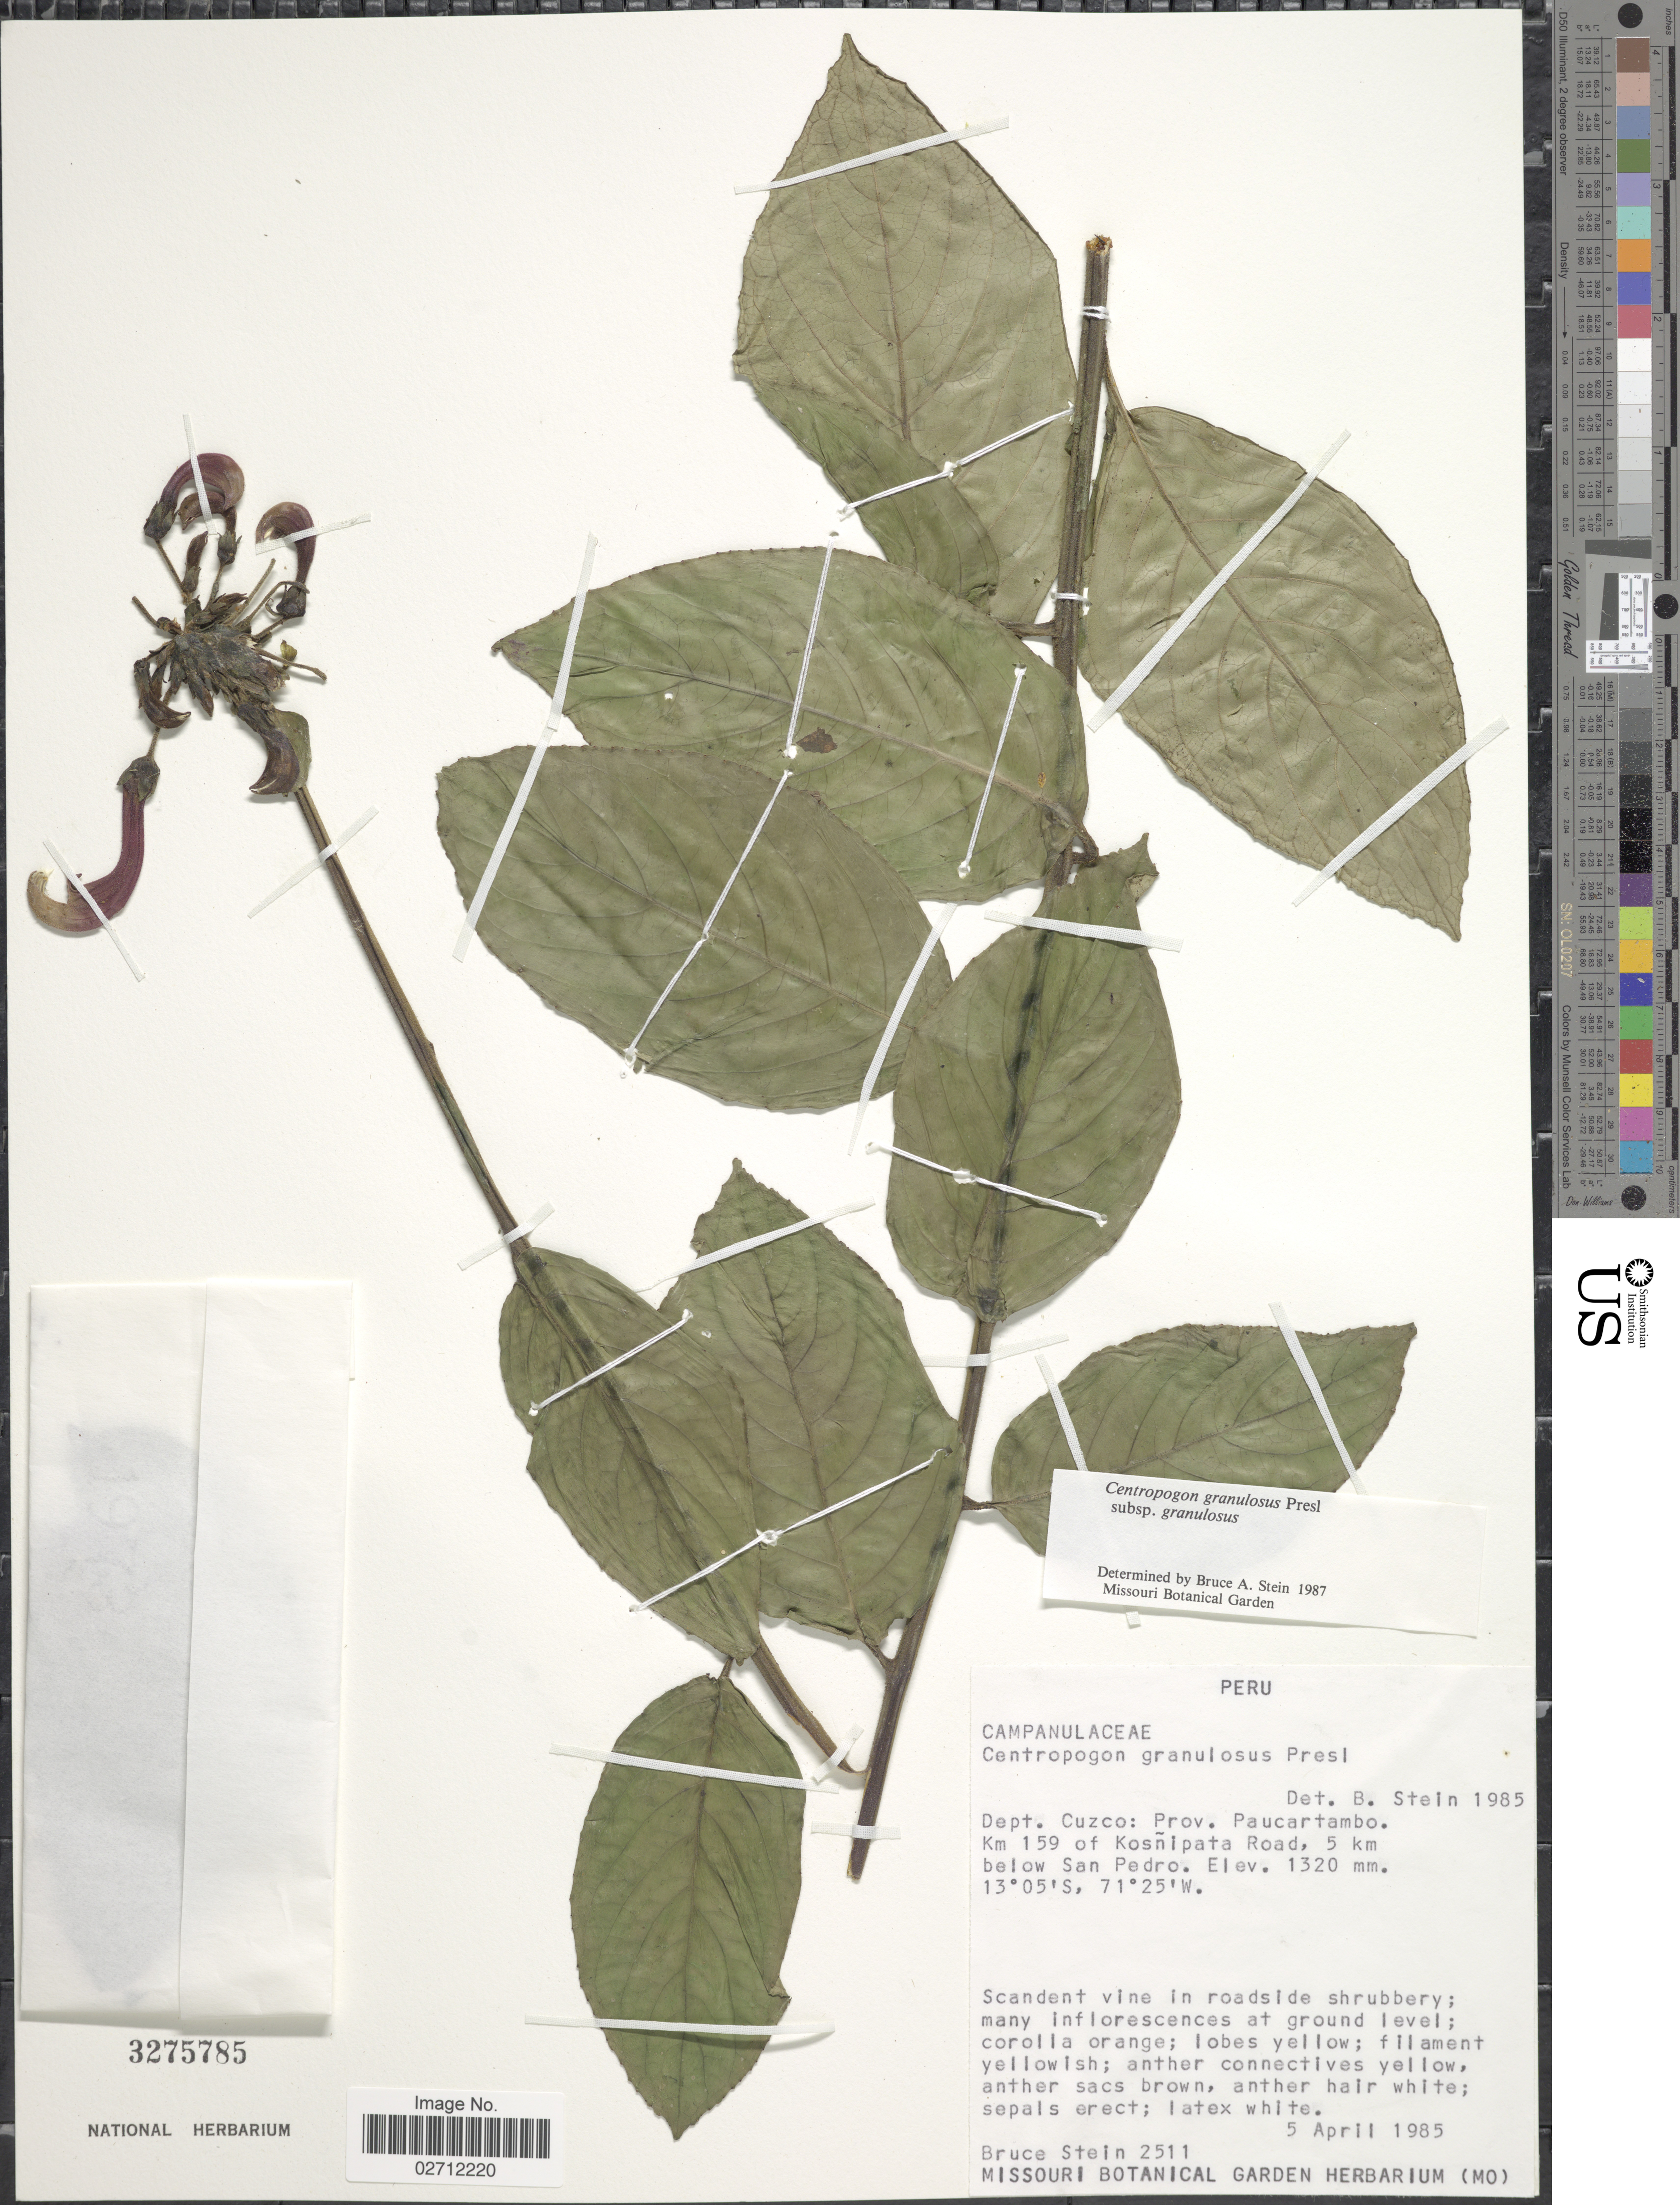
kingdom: Plantae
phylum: Tracheophyta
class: Magnoliopsida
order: Asterales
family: Campanulaceae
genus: Centropogon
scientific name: Centropogon granulosus subsp. granulosus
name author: C. Presl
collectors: B. A. Stein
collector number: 2511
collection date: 1985-04-05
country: Peru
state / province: Cusco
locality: Dept. Cuzco, Prov. Paucartambo, Km 159 of Kosnipata Road, 5 km below San Pedro.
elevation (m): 1320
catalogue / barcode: US 3275785